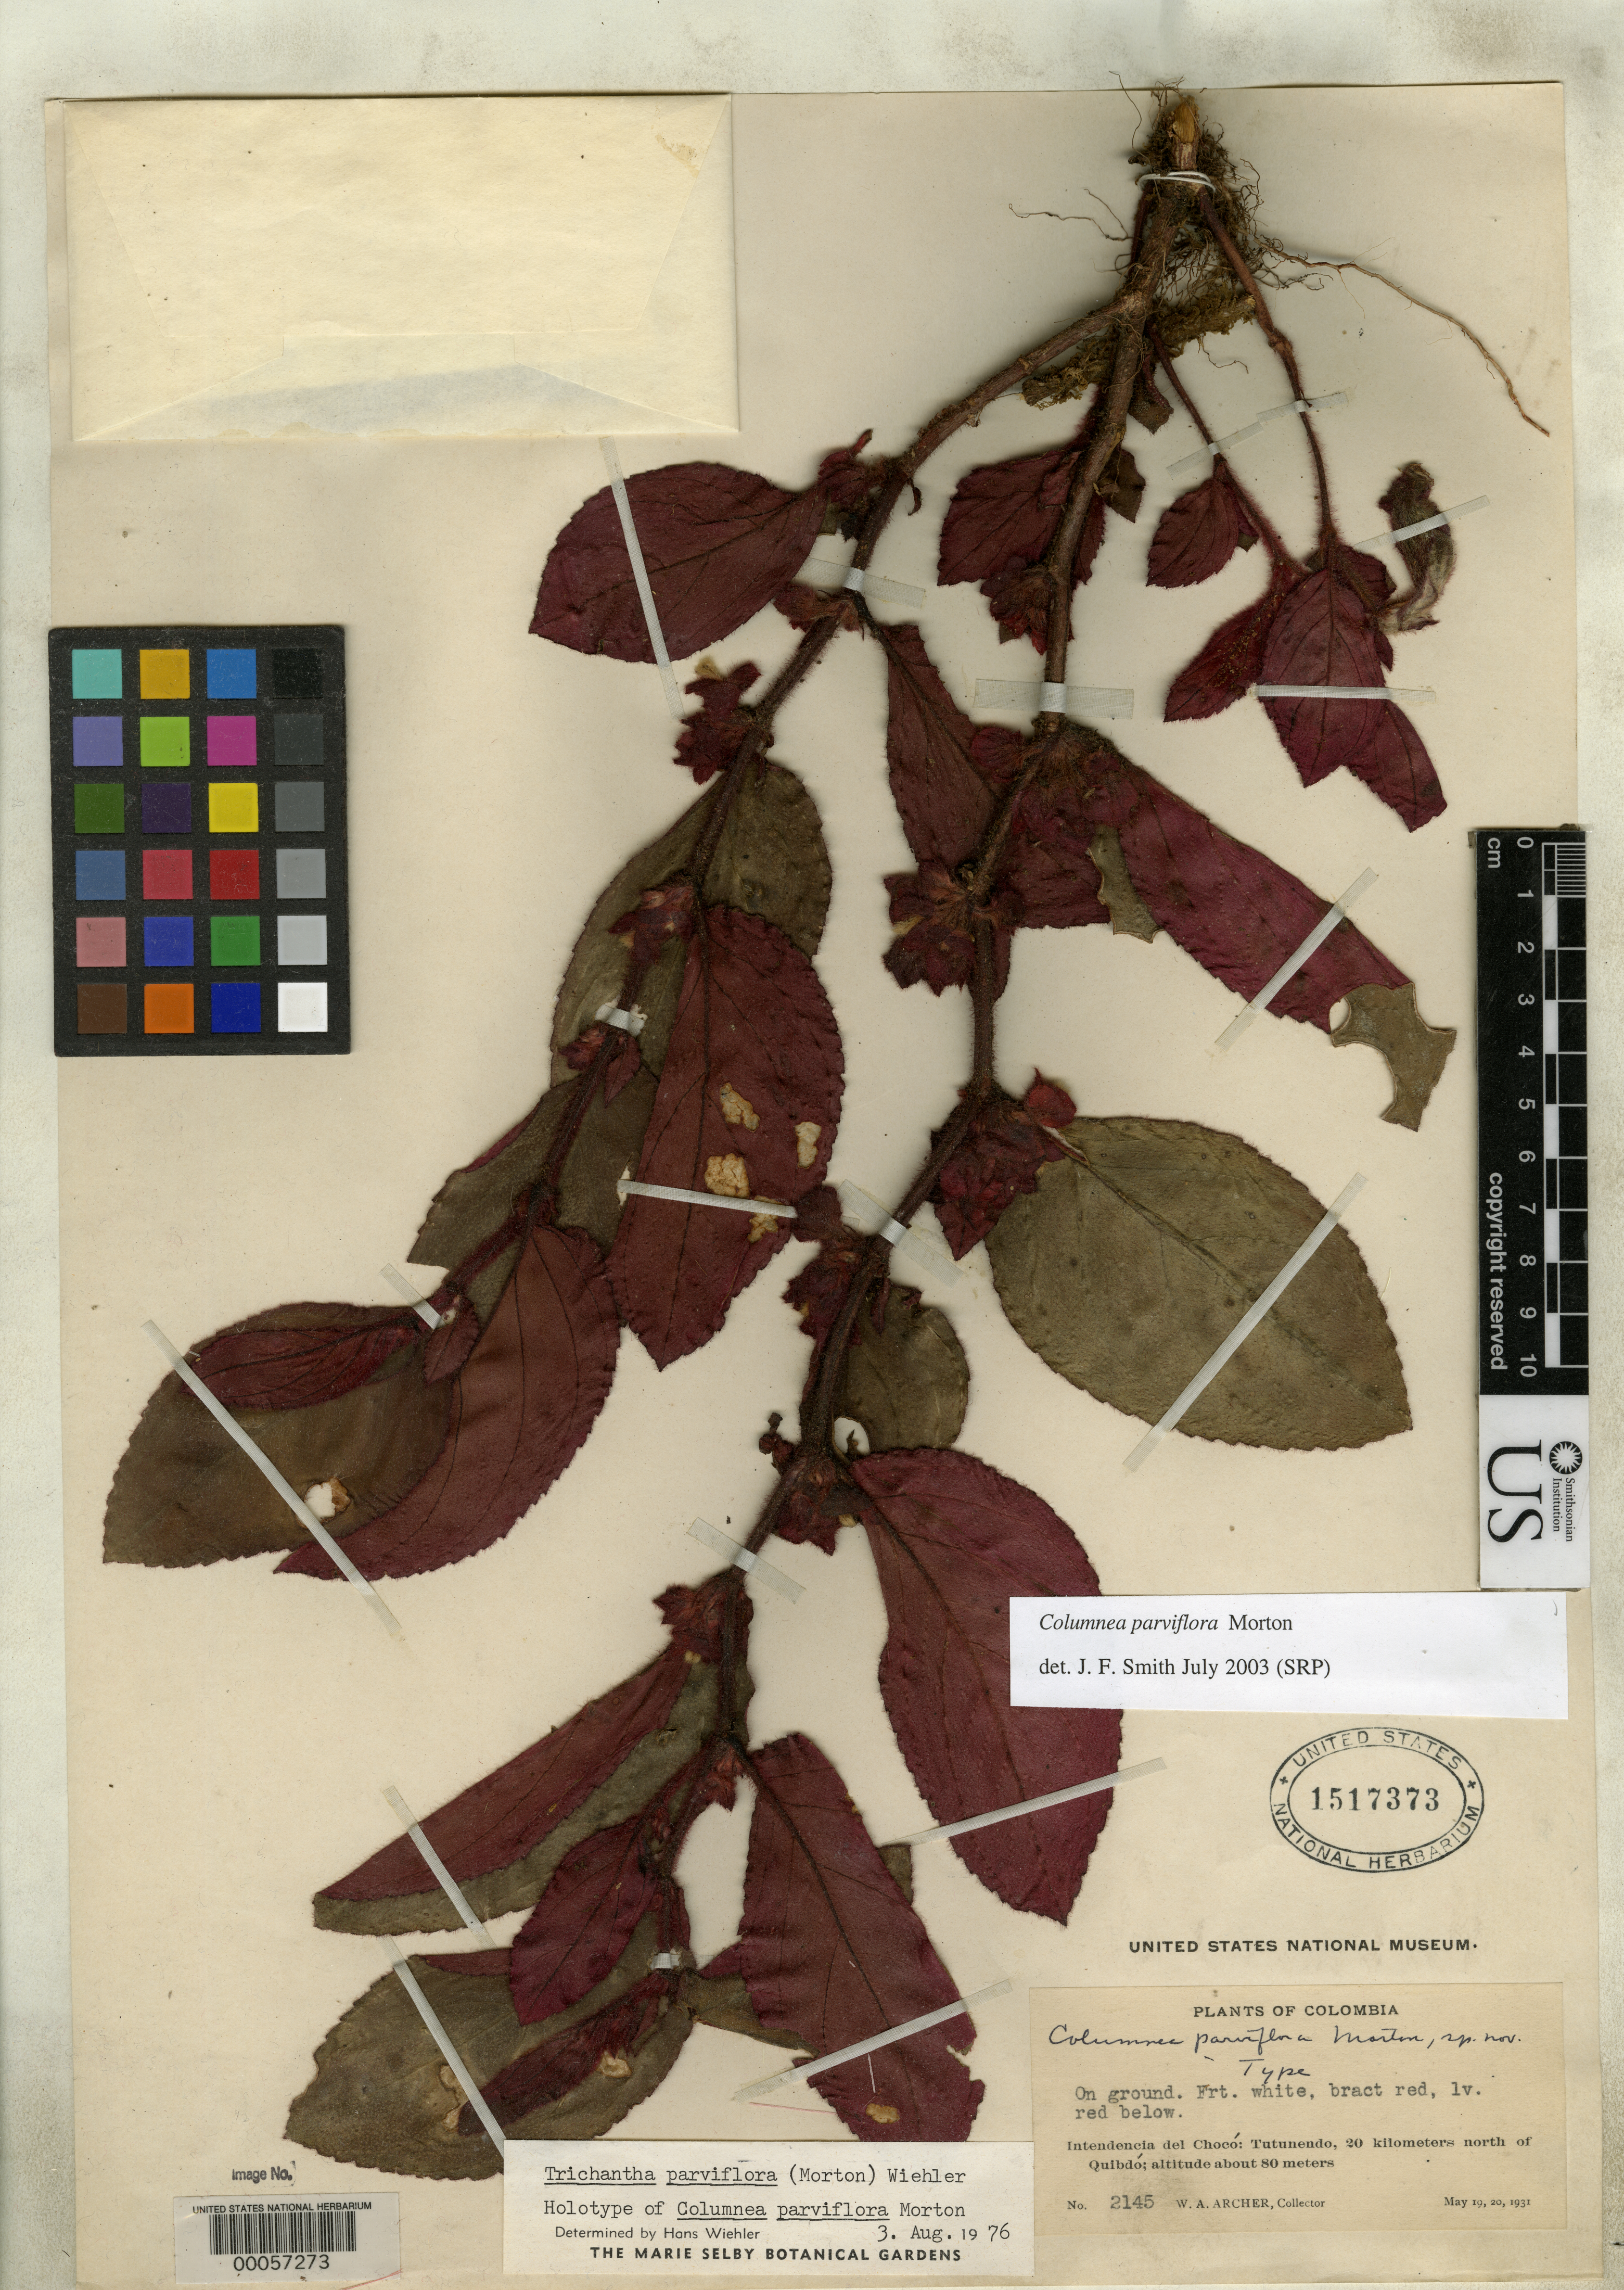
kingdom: Plantae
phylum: Tracheophyta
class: Magnoliopsida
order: Lamiales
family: Gesneriaceae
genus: Columnea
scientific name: Columnea parviflora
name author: C.V. Morton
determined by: Smith, J. F.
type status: Holotype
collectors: W. A. Archer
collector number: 2145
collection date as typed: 19 May 1931 to 20 May 1931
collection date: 1931-05-19/1931-05-20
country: Colombia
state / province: Chocó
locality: Intendencia del Chocó: Tutenendo, 20 kilometers north of Quibdó.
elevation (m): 80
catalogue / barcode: US 1517373